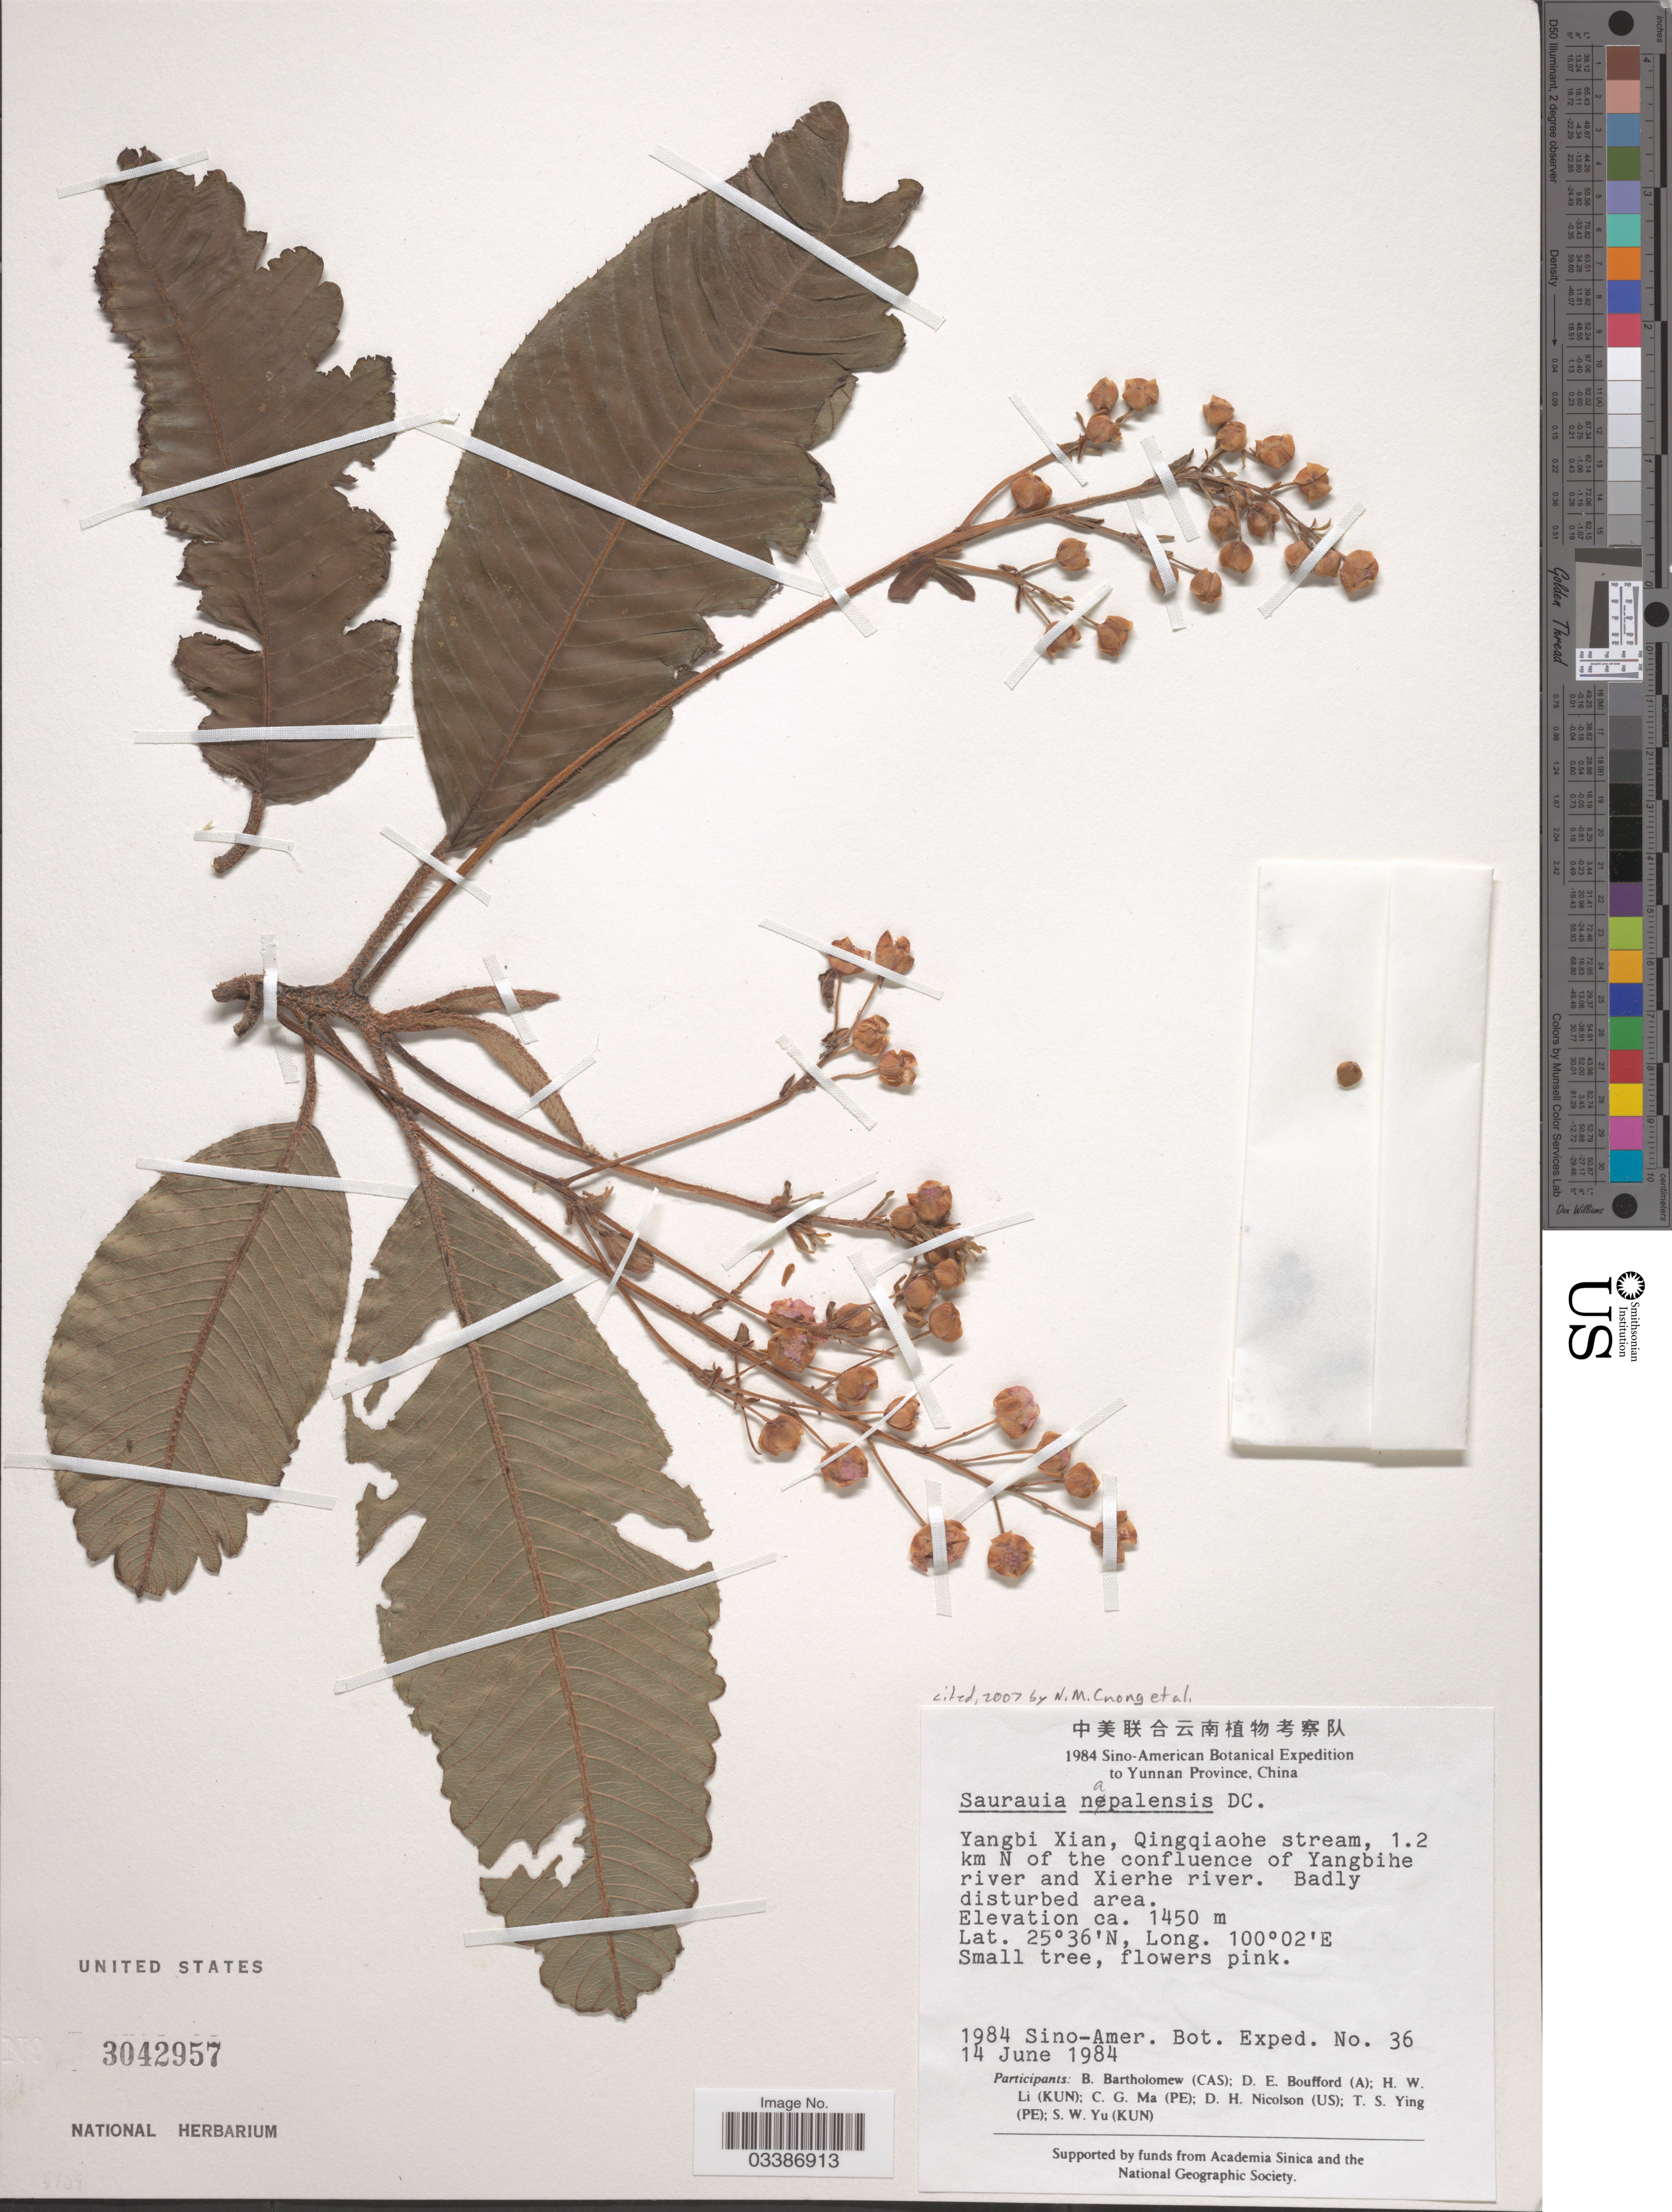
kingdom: Plantae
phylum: Tracheophyta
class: Magnoliopsida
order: Ericales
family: Actinidiaceae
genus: Saurauia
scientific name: Saurauia napaulensis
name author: DC.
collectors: B. Bartholomew, D. E. Boufford, H. W. Li, C. Ma & et al.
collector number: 36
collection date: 1984-06-14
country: China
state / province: Yunnan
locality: Yangbi Xian, Qingqiaohe stream, 1.2 km N of the confluence of Yangbihe river and Xierhe river.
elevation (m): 1450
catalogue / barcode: US 3042957